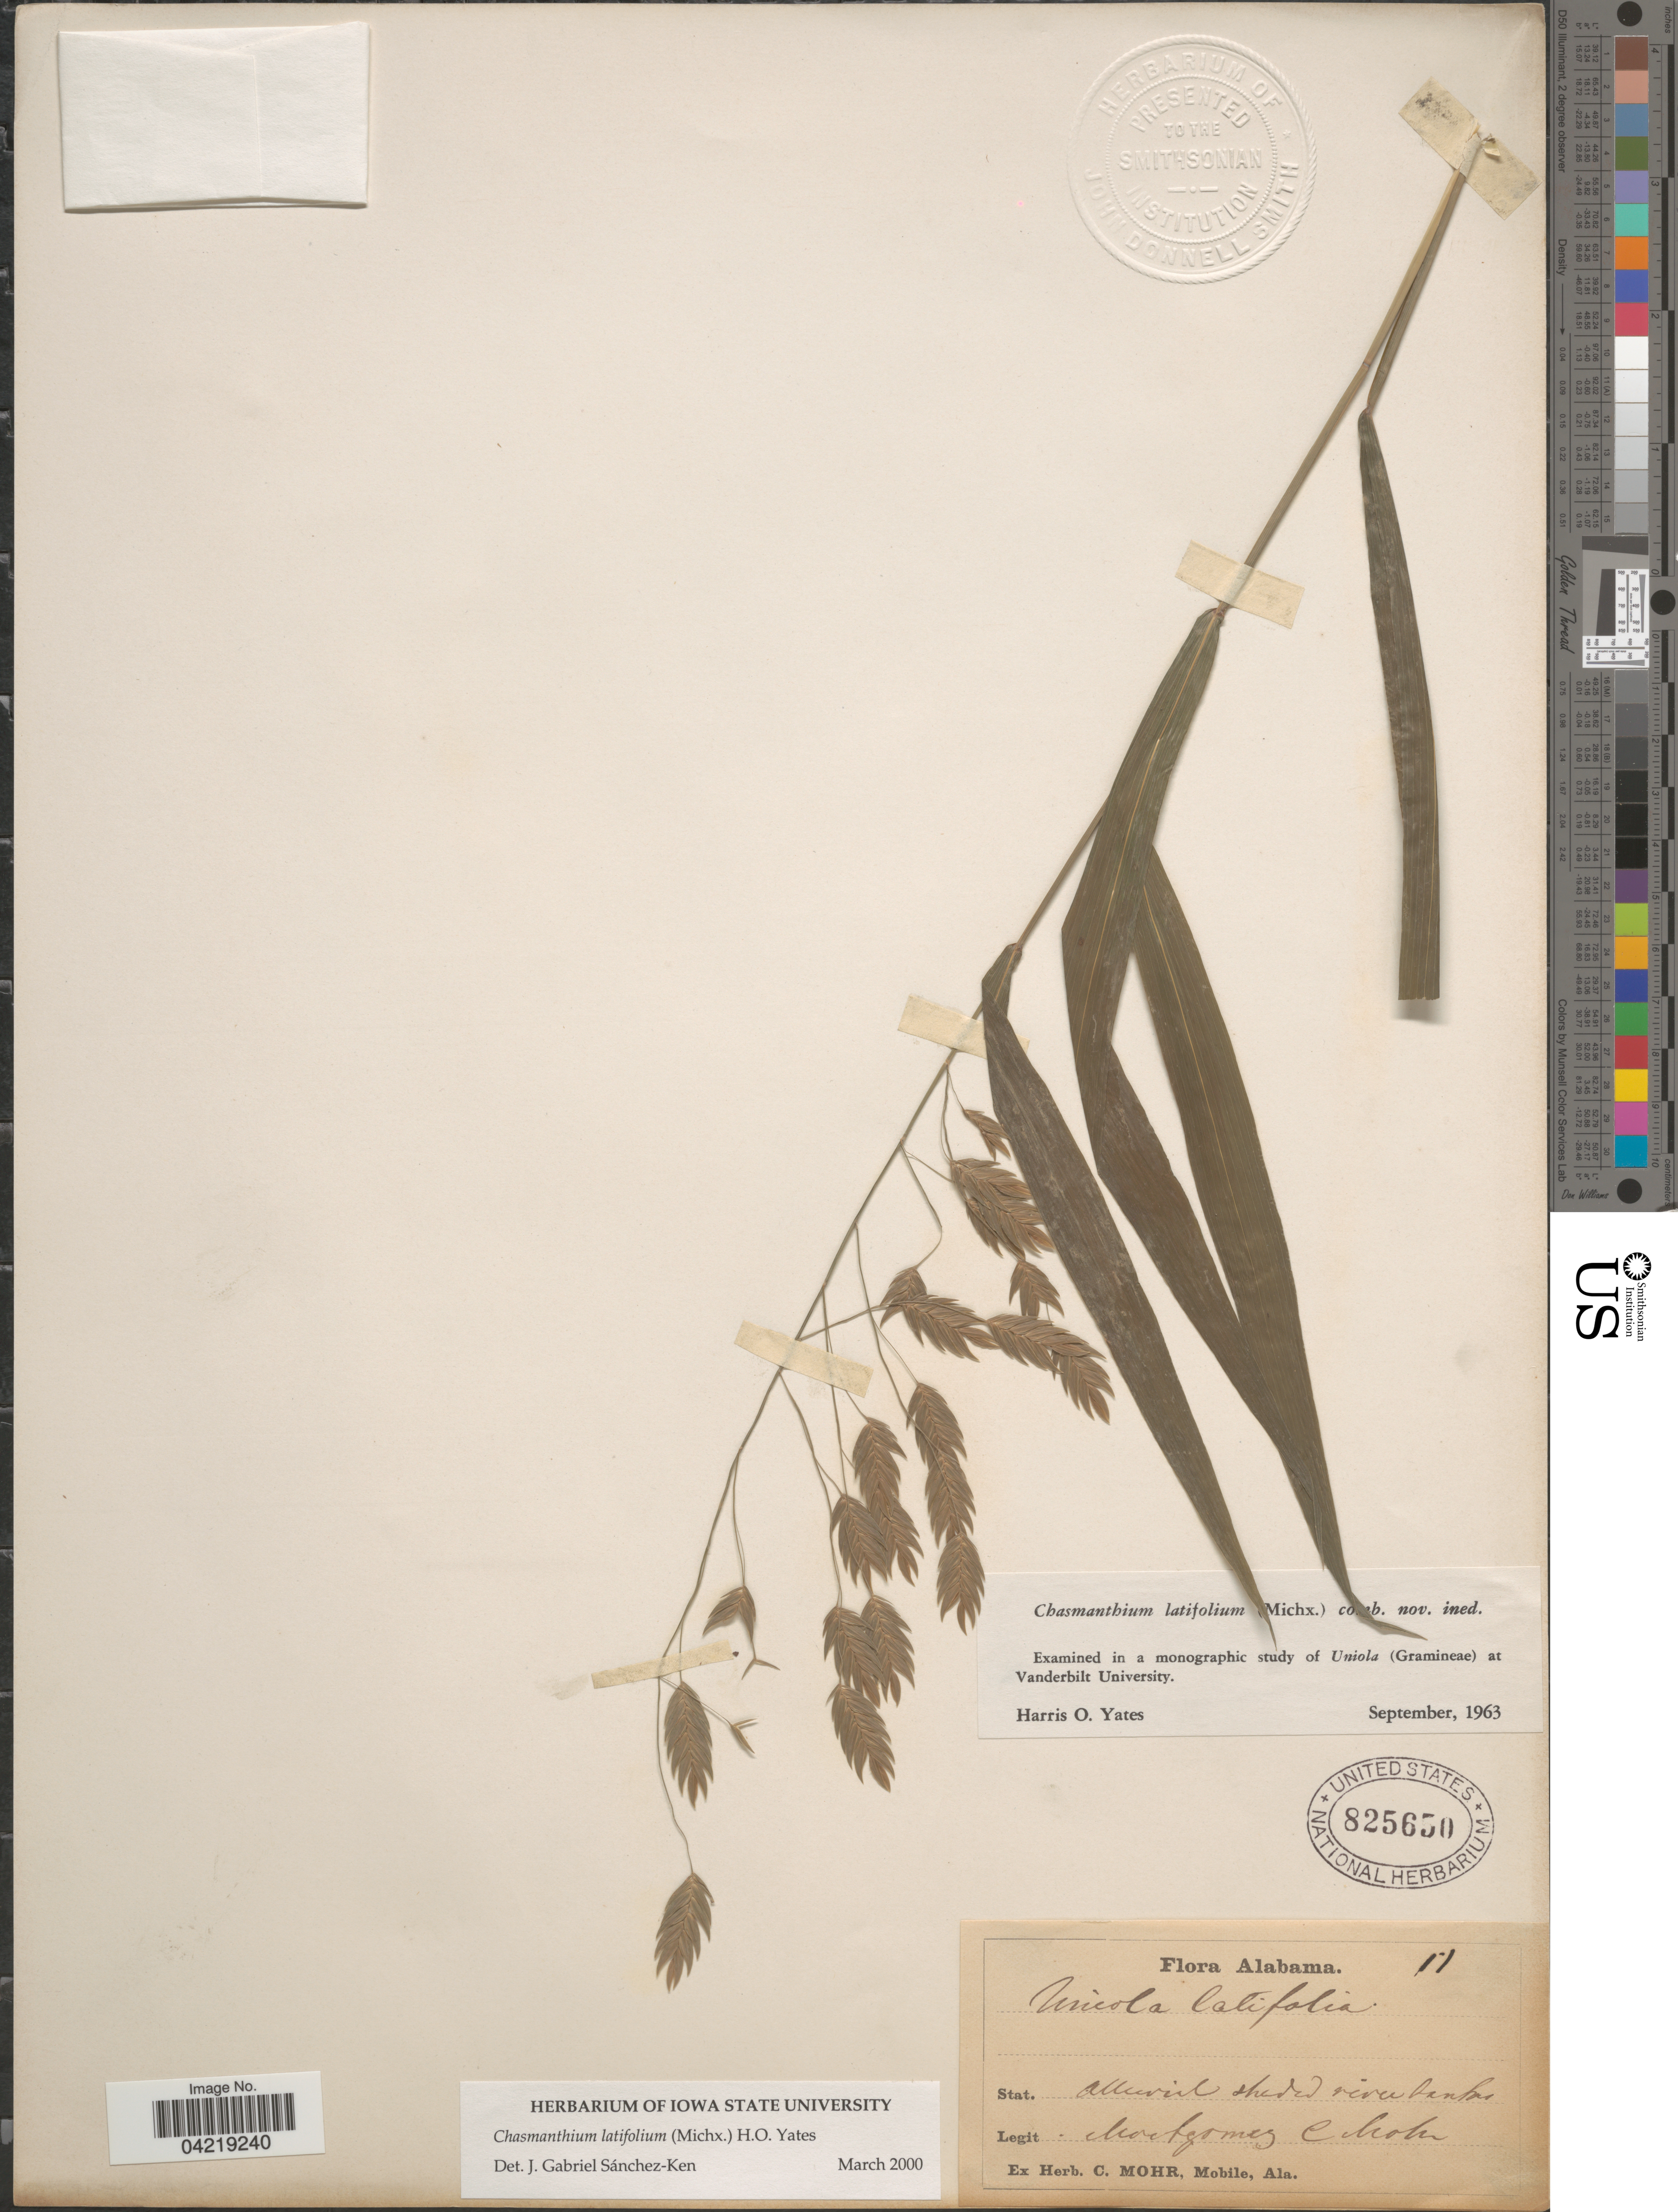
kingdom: Plantae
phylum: Tracheophyta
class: Liliopsida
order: Poales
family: Poaceae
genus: Chasmanthium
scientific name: Chasmanthium latifolium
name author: (Michx.) H.O. Yates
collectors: C. T. Mohr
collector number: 11?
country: United States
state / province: Alabama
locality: Stat. Alluvial shaded river banks. Montgomery.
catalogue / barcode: US 825650